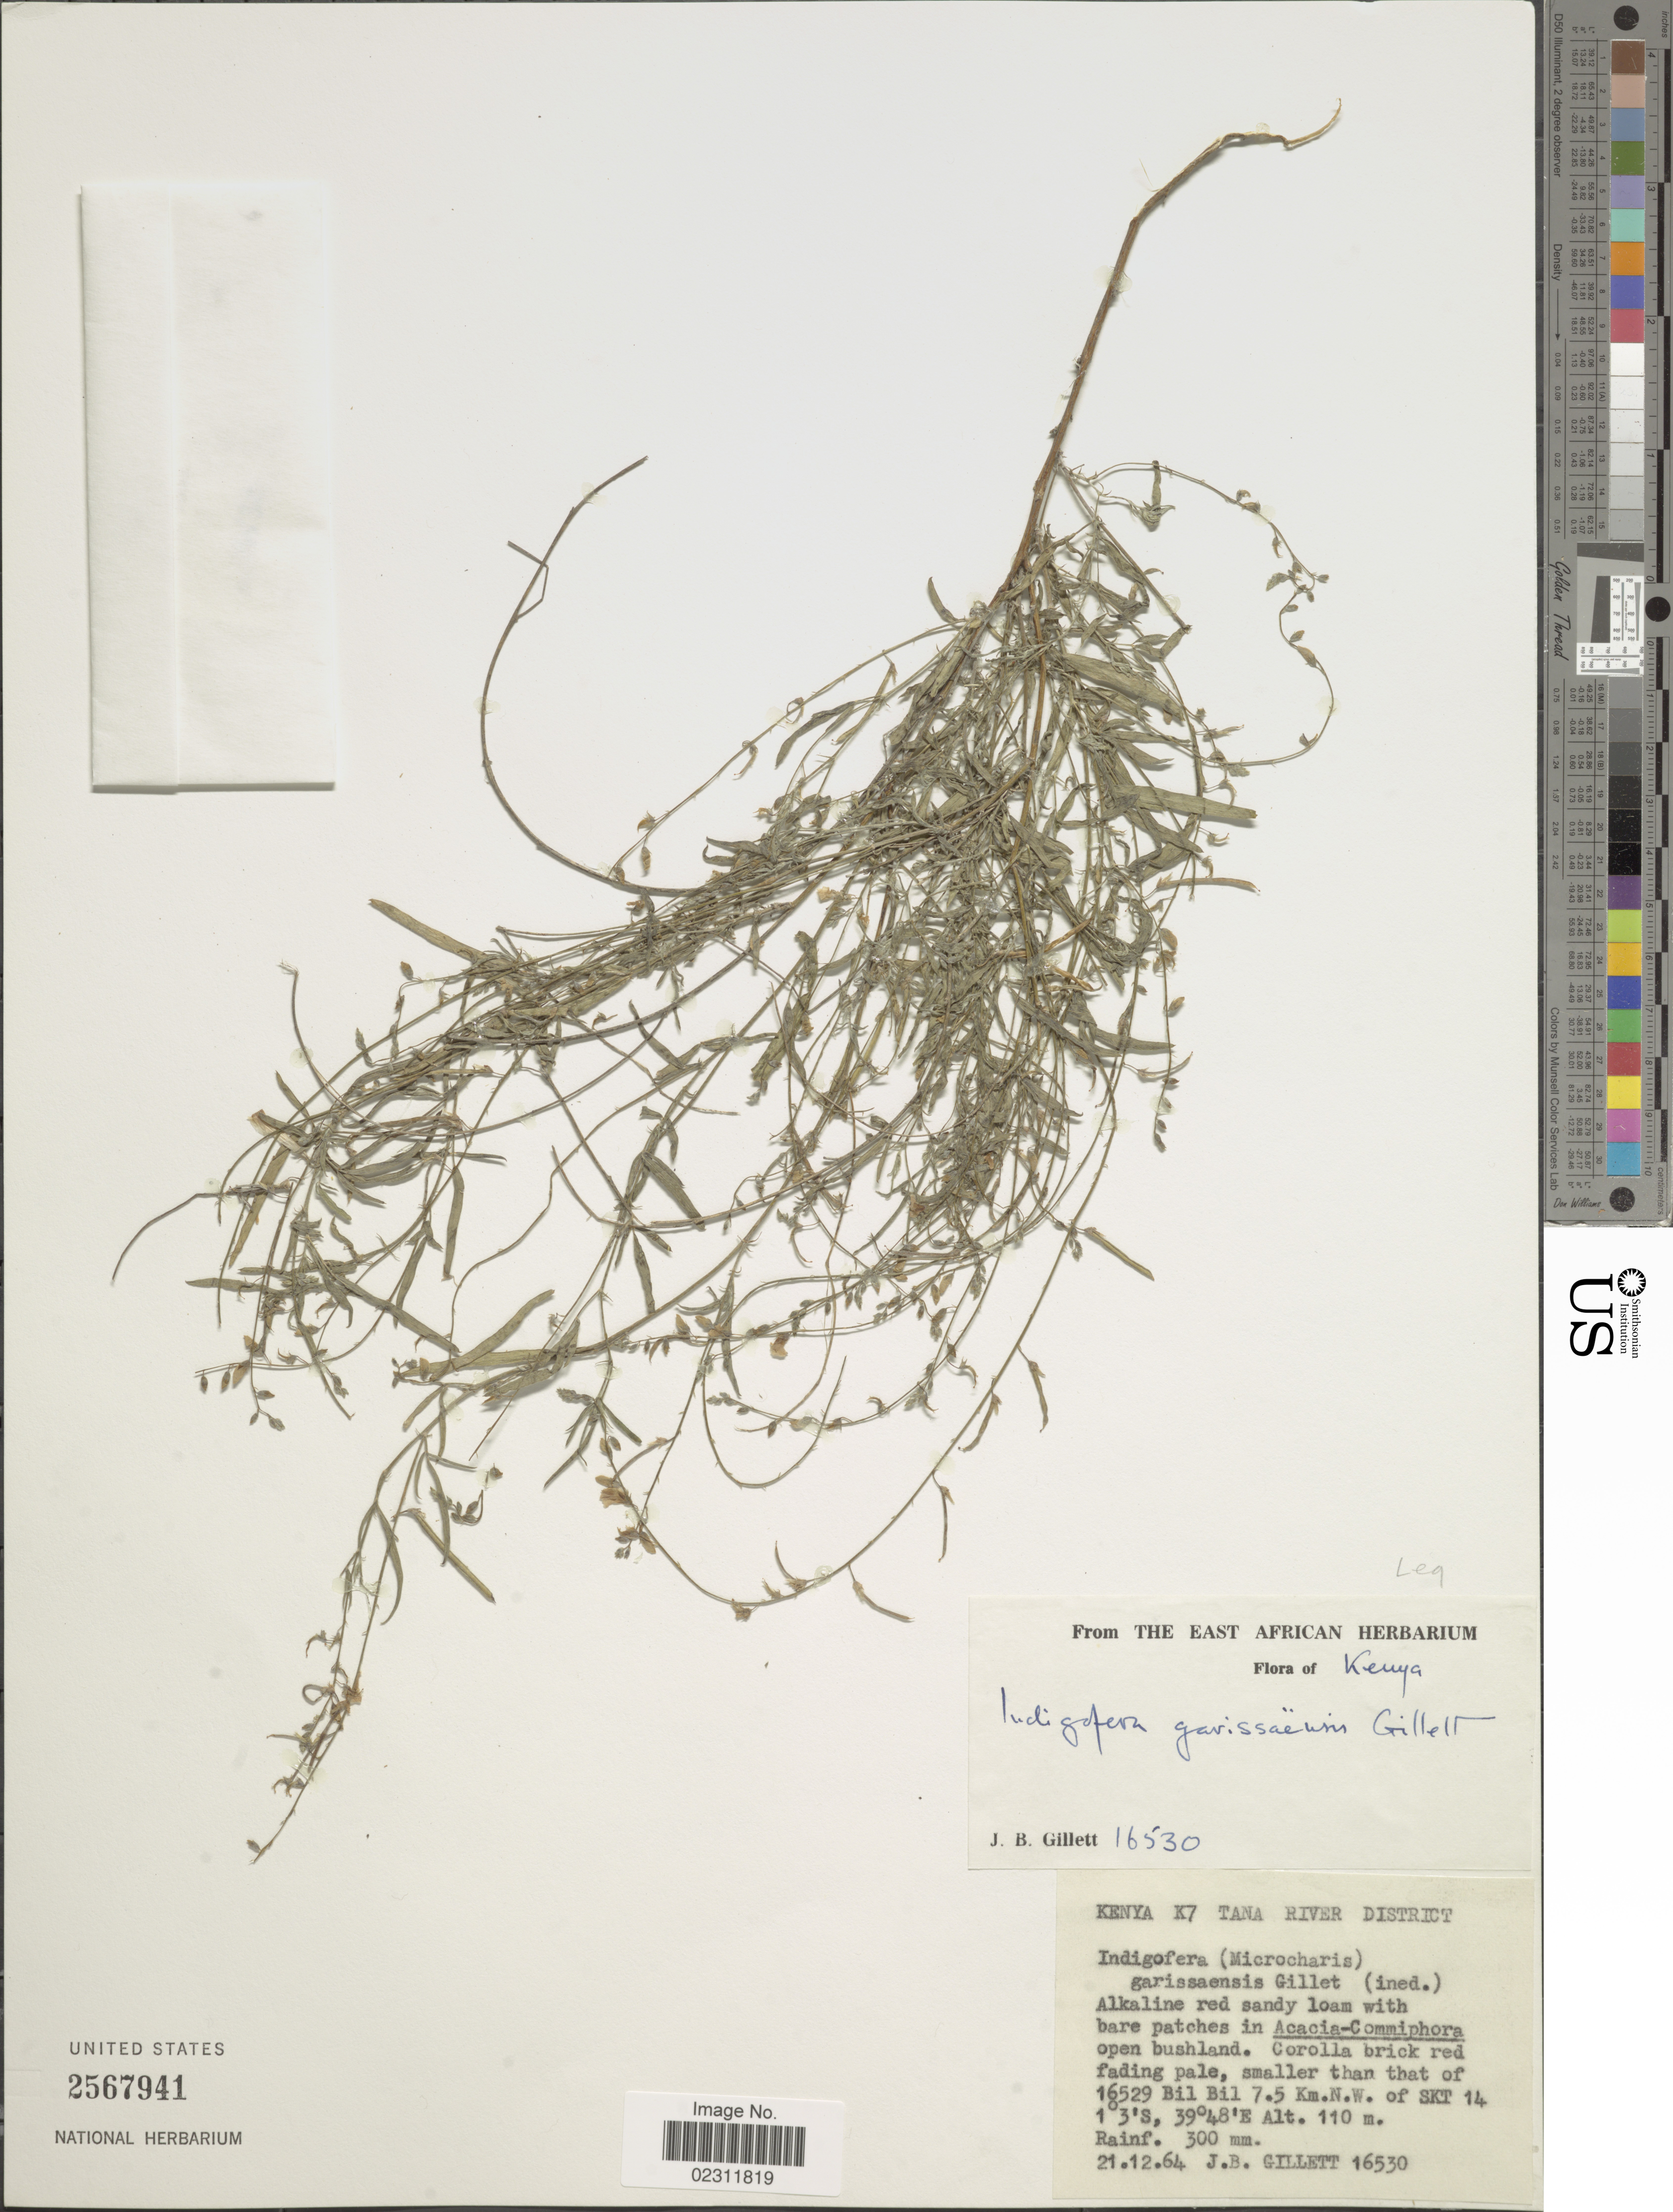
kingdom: Plantae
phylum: Tracheophyta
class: Magnoliopsida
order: Fabales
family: Fabaceae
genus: Indigofera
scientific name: Indigofera garissaensis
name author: J.B. Gillett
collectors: J. B. Gillett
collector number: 16530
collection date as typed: Transcribed d/m/y: 21/11/64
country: Kenya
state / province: Tana River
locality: Kenya K7, Tana River District, 7.5 km N,W, of SKT 14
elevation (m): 110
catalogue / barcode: US 2567941